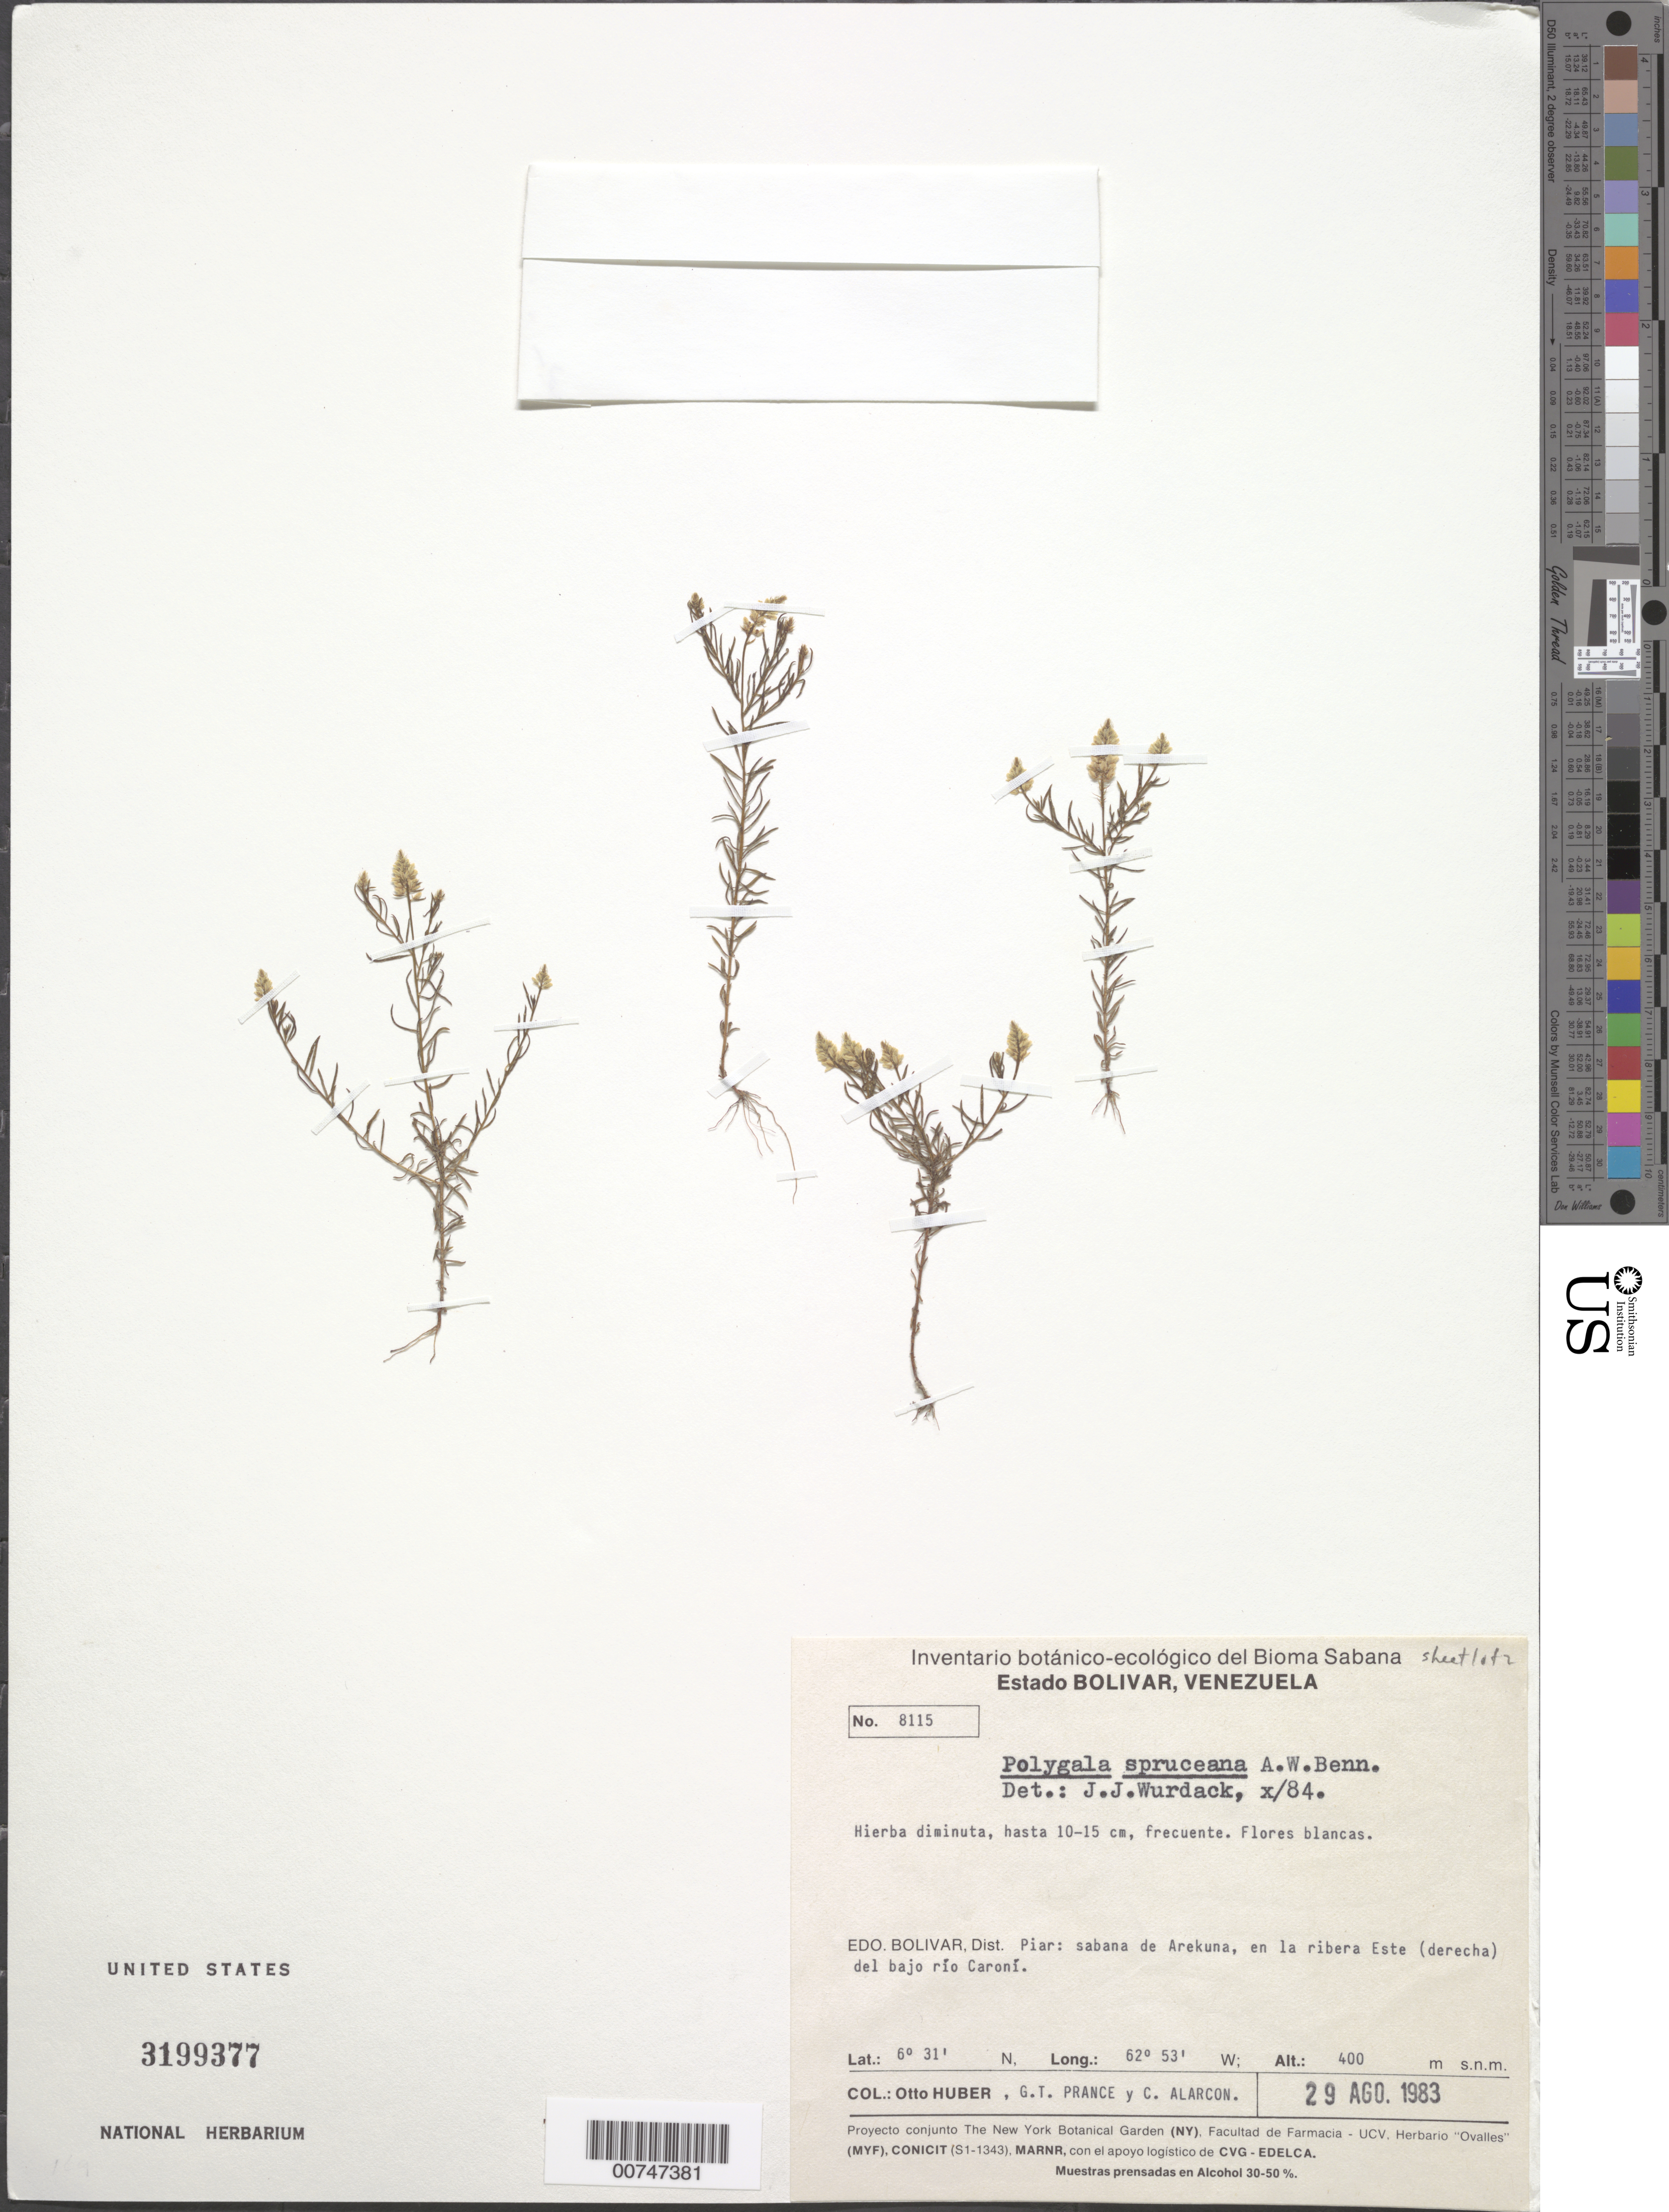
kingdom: Plantae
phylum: Tracheophyta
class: Magnoliopsida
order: Fabales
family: Polygalaceae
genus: Polygala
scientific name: Polygala spruceana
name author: A.W. Benn.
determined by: Wurdack, John J., (US), US (UNITED STATES)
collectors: O. Huber, G. T. Prance & C. Alarcon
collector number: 8115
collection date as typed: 29-Aug-83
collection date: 1983-08-29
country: Venezuela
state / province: Bolívar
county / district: Piar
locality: Arekuna Savanna, E of Río Caroní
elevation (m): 400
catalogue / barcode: US 3199377